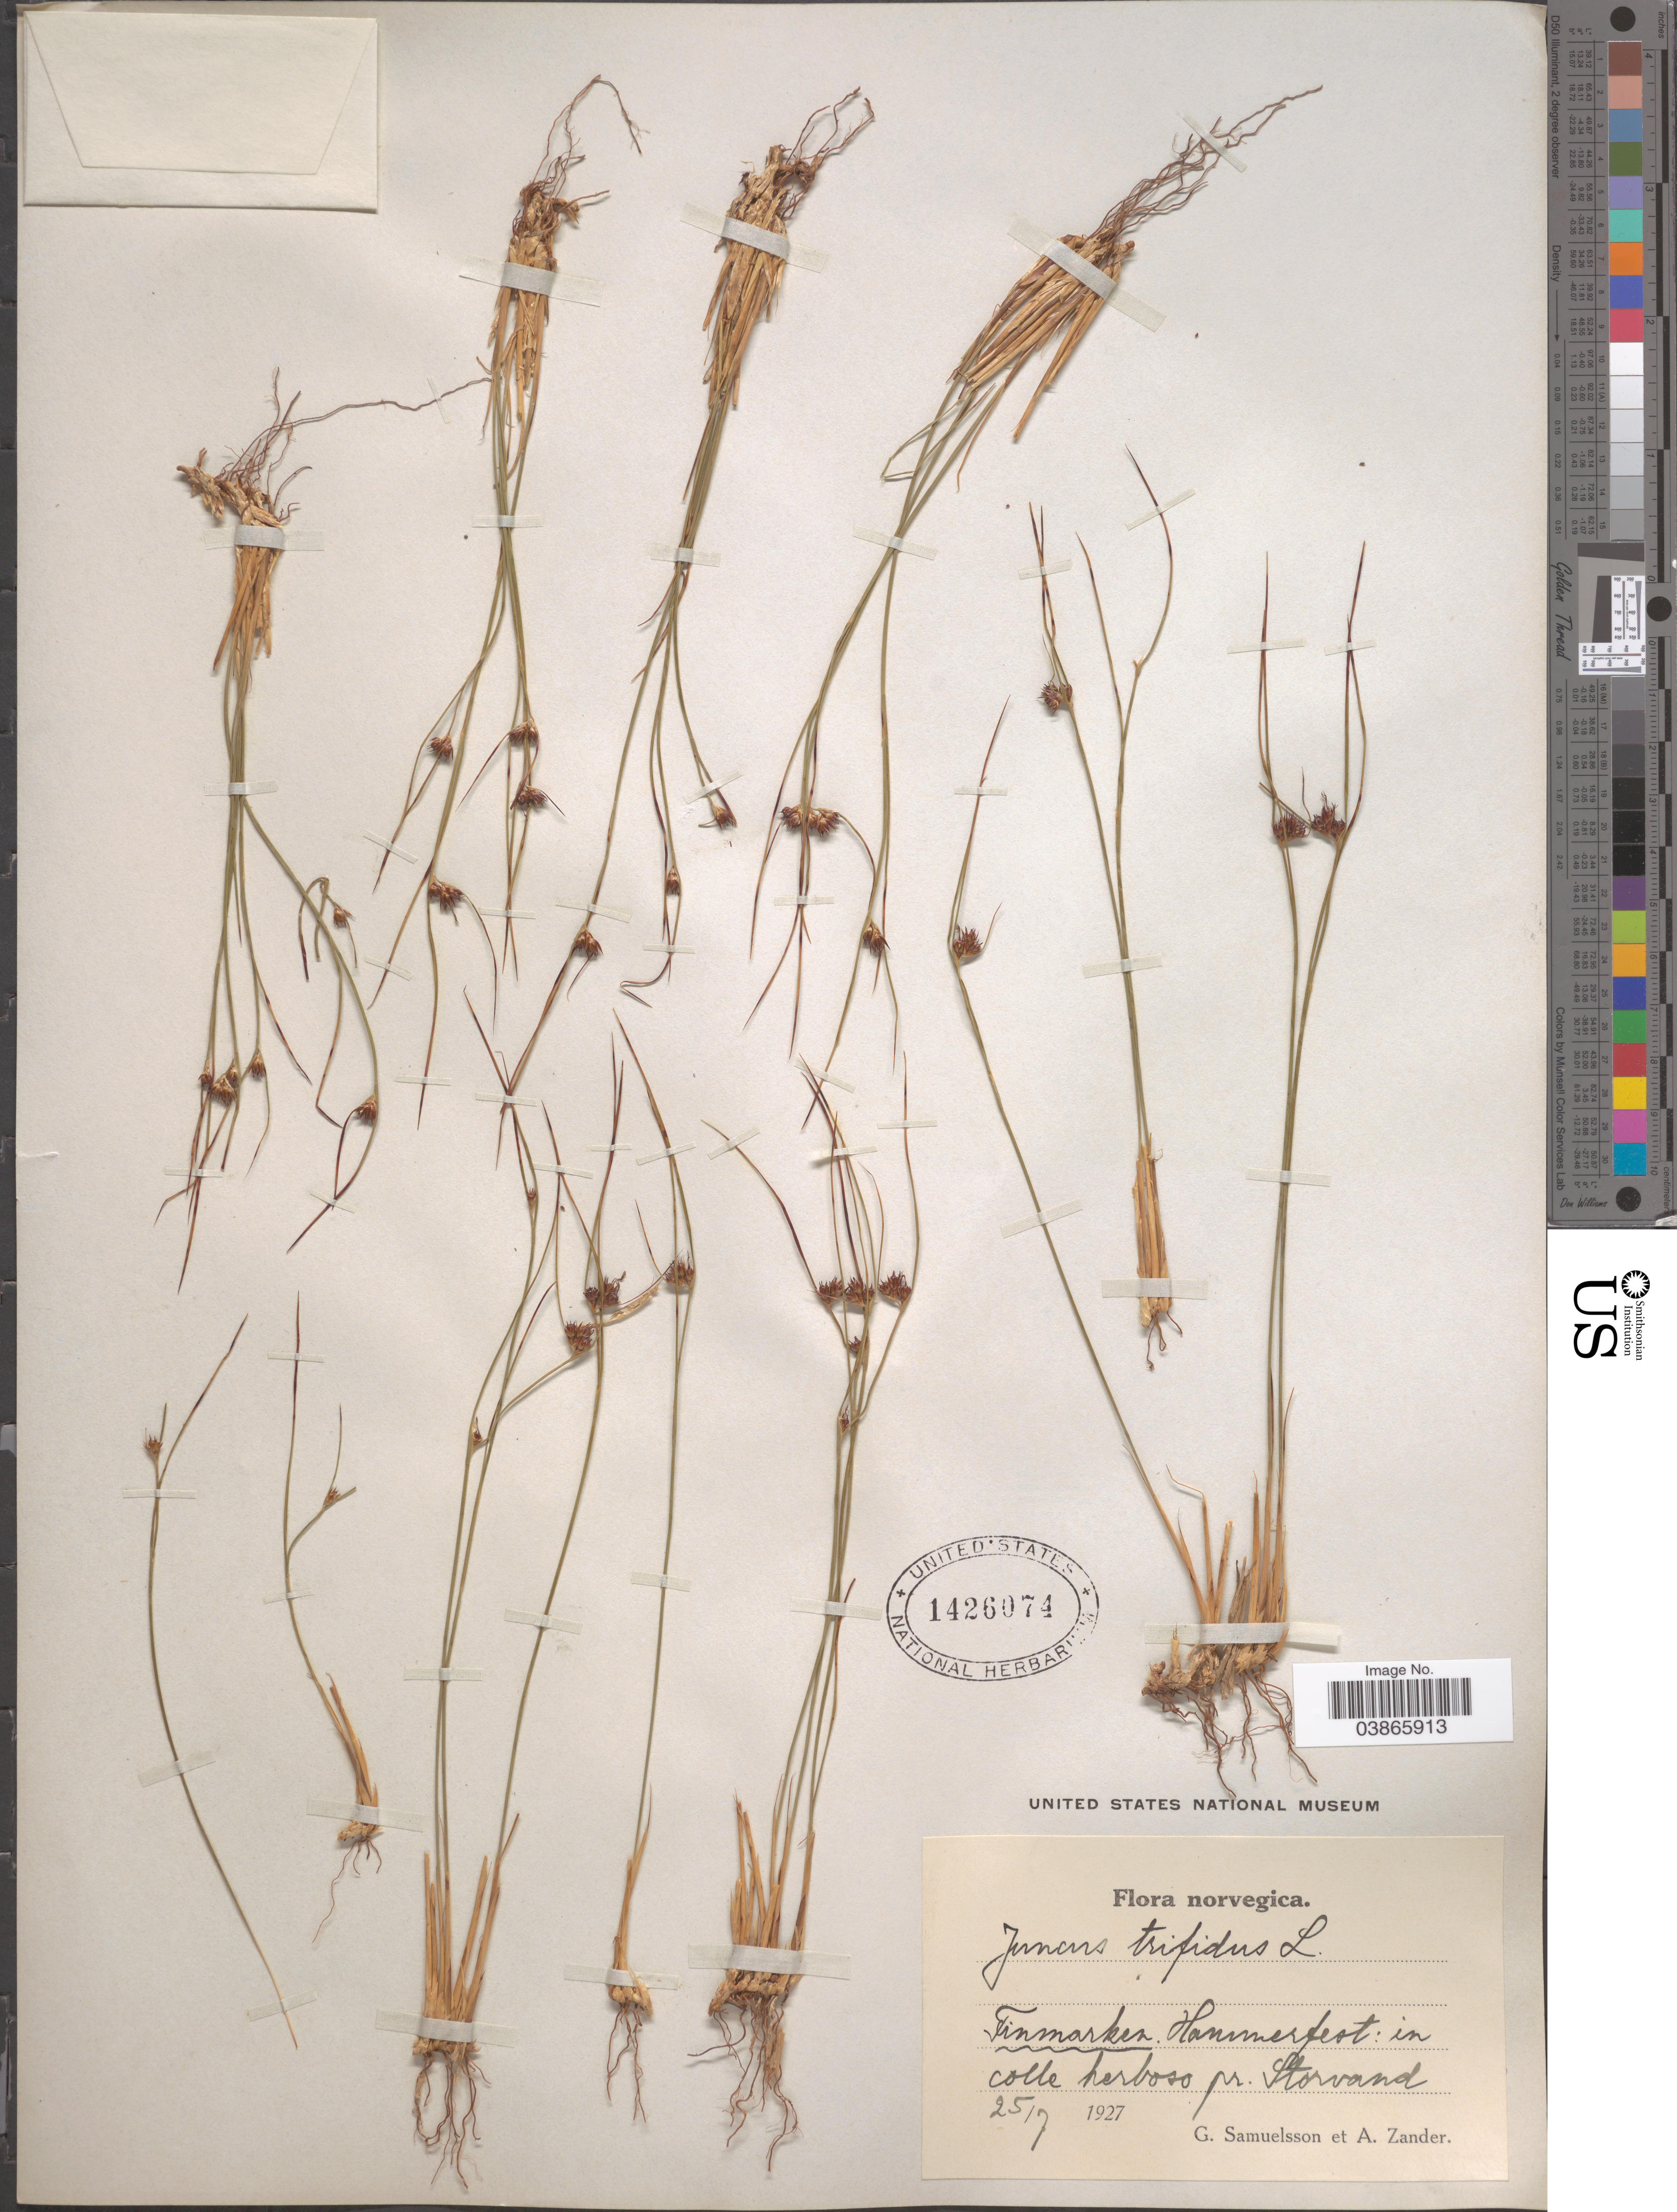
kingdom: Plantae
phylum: Tracheophyta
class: Liliopsida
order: Poales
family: Juncaceae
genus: Juncus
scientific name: Juncus trifidus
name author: L.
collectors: G. Samuelsson & A. Zander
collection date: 1927-07-25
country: Norway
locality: Norvegica. Finmarker Hanmerfest: in colle herboso pr. Storvand.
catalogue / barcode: US 1426074